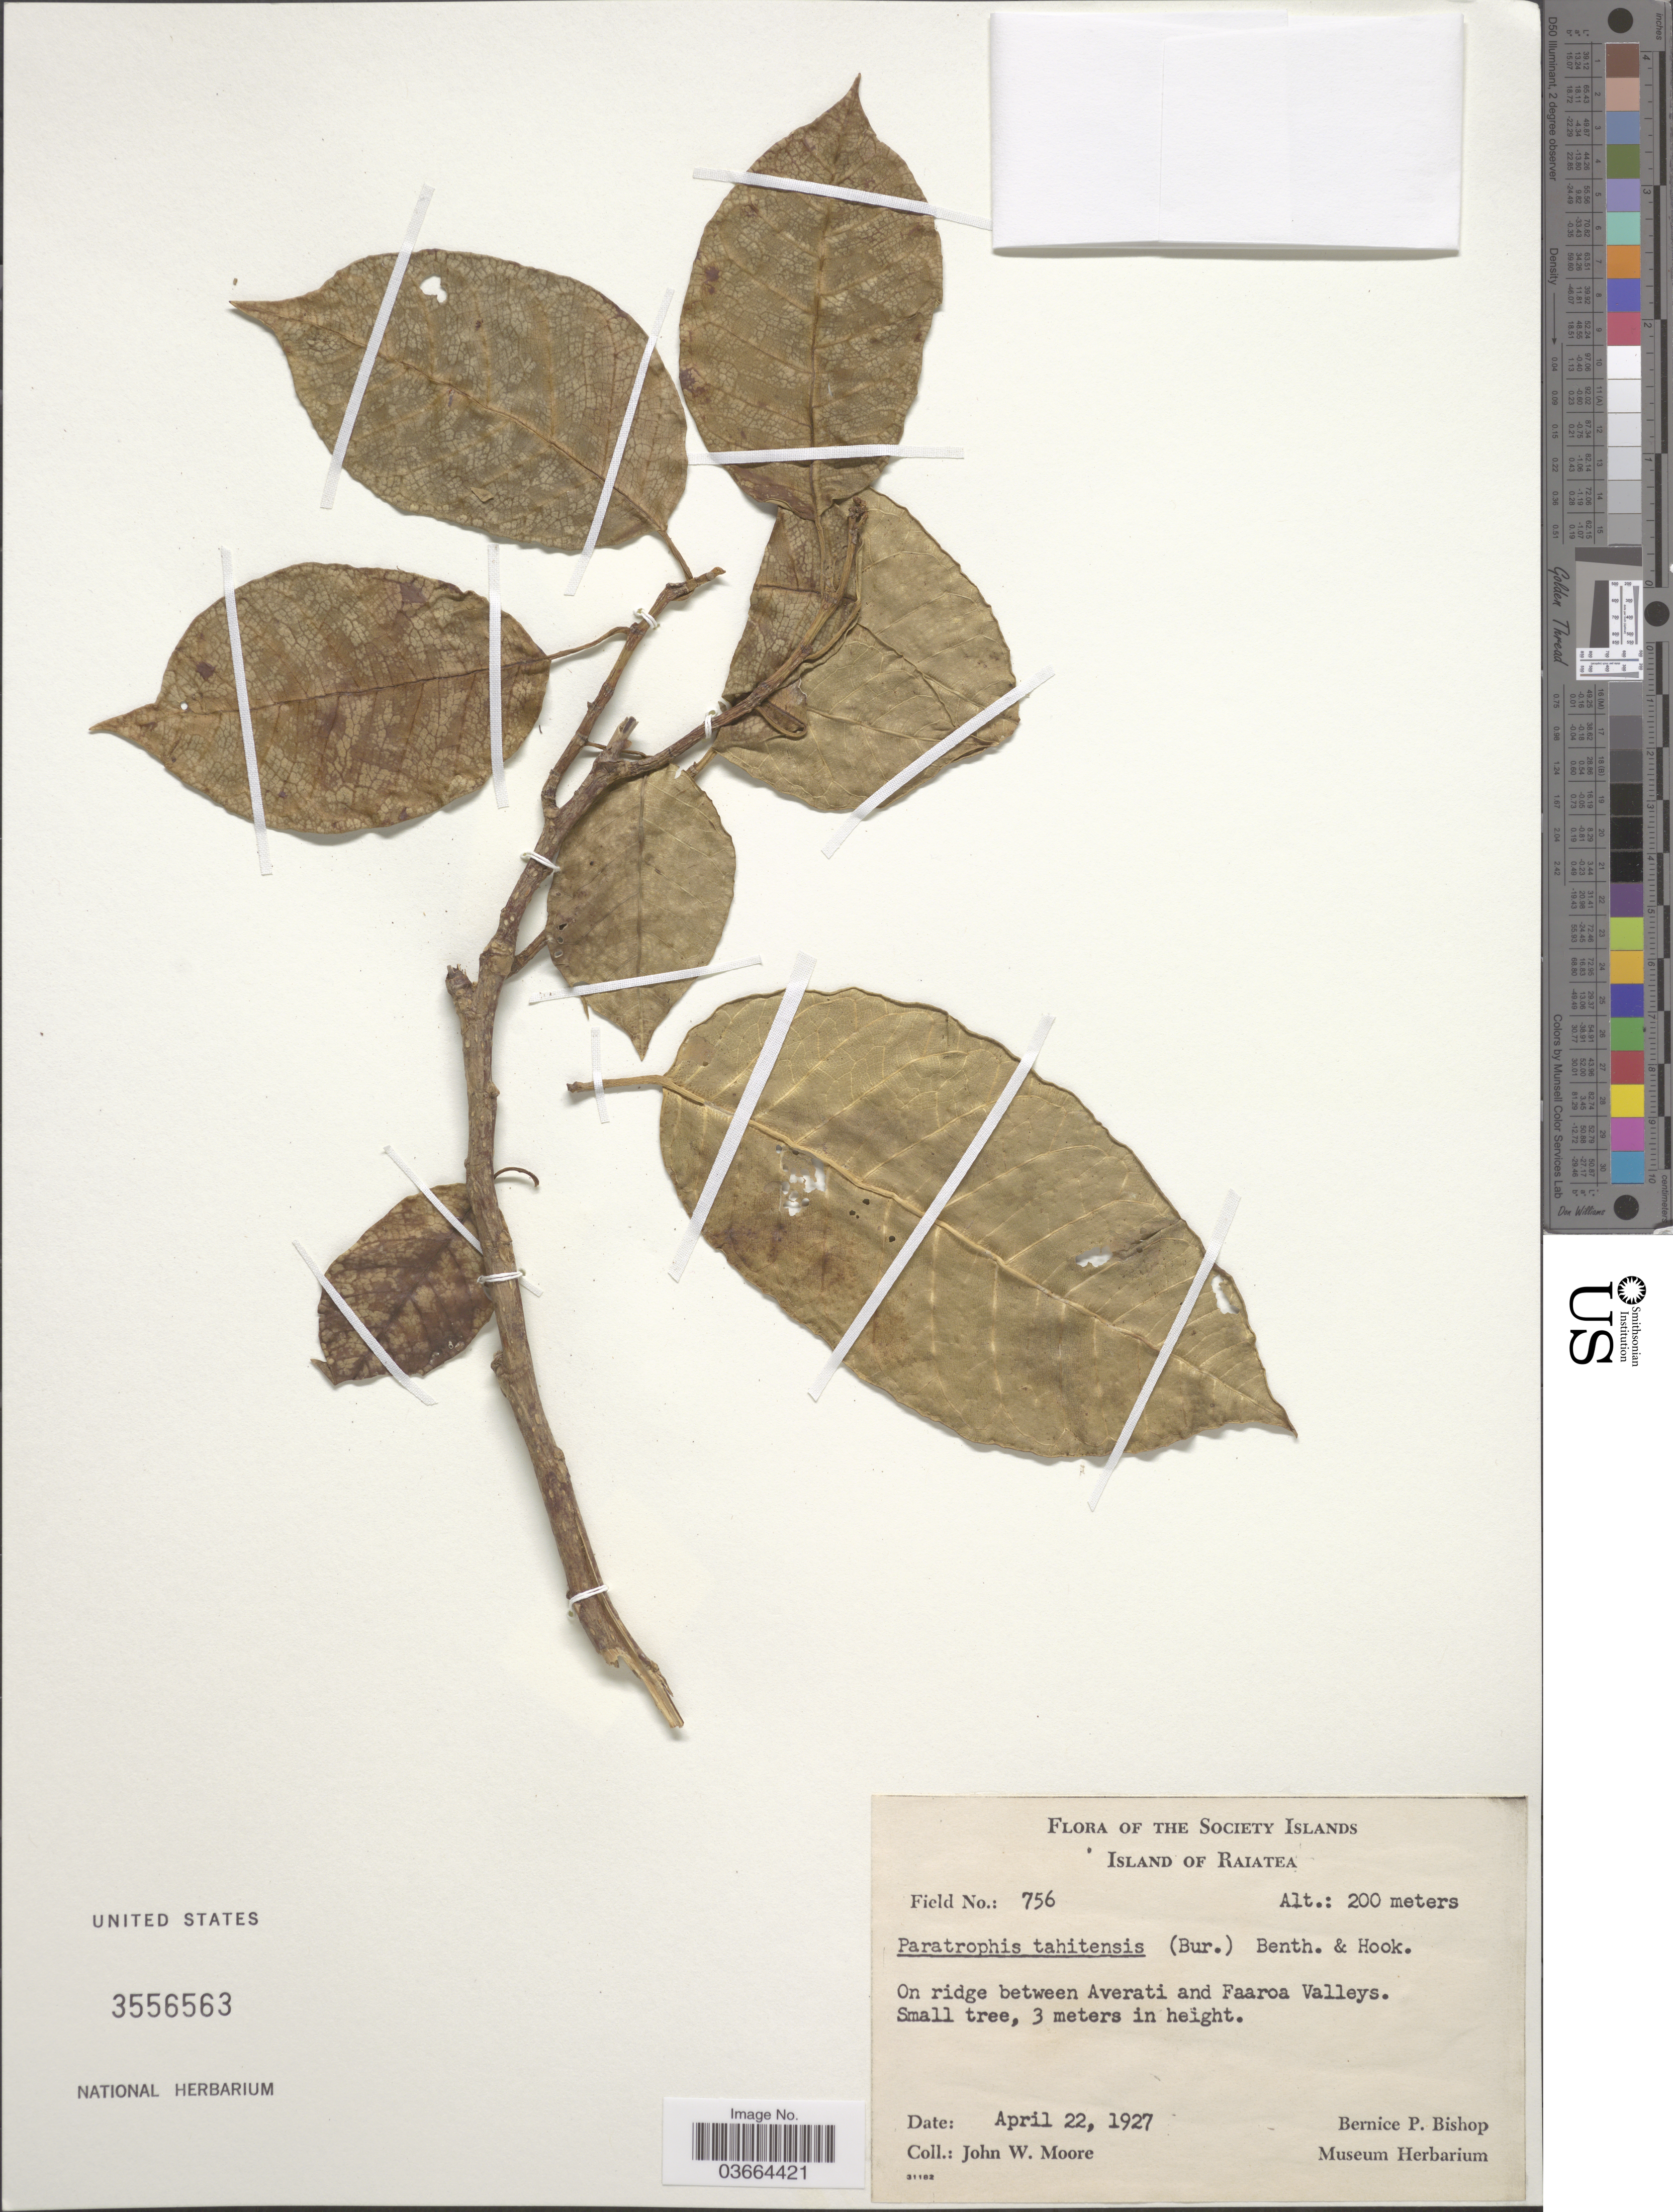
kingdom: Plantae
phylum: Tracheophyta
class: Magnoliopsida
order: Rosales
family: Moraceae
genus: Paratrophis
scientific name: Paratrophis anthropophagorum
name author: (Seem.) Benth. & Hook. f. ex Drake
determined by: Wagner, W. L., (BOT), Smithsonian Institution - National Museum of Natural History (UNITED STATES)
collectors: J. Moore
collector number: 756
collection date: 1927-04-22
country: French Polynesia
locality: The Society Islands, Island of Raiatea. On ridge between Averati and Faaroa Valleys.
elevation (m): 200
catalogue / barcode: US 3556563